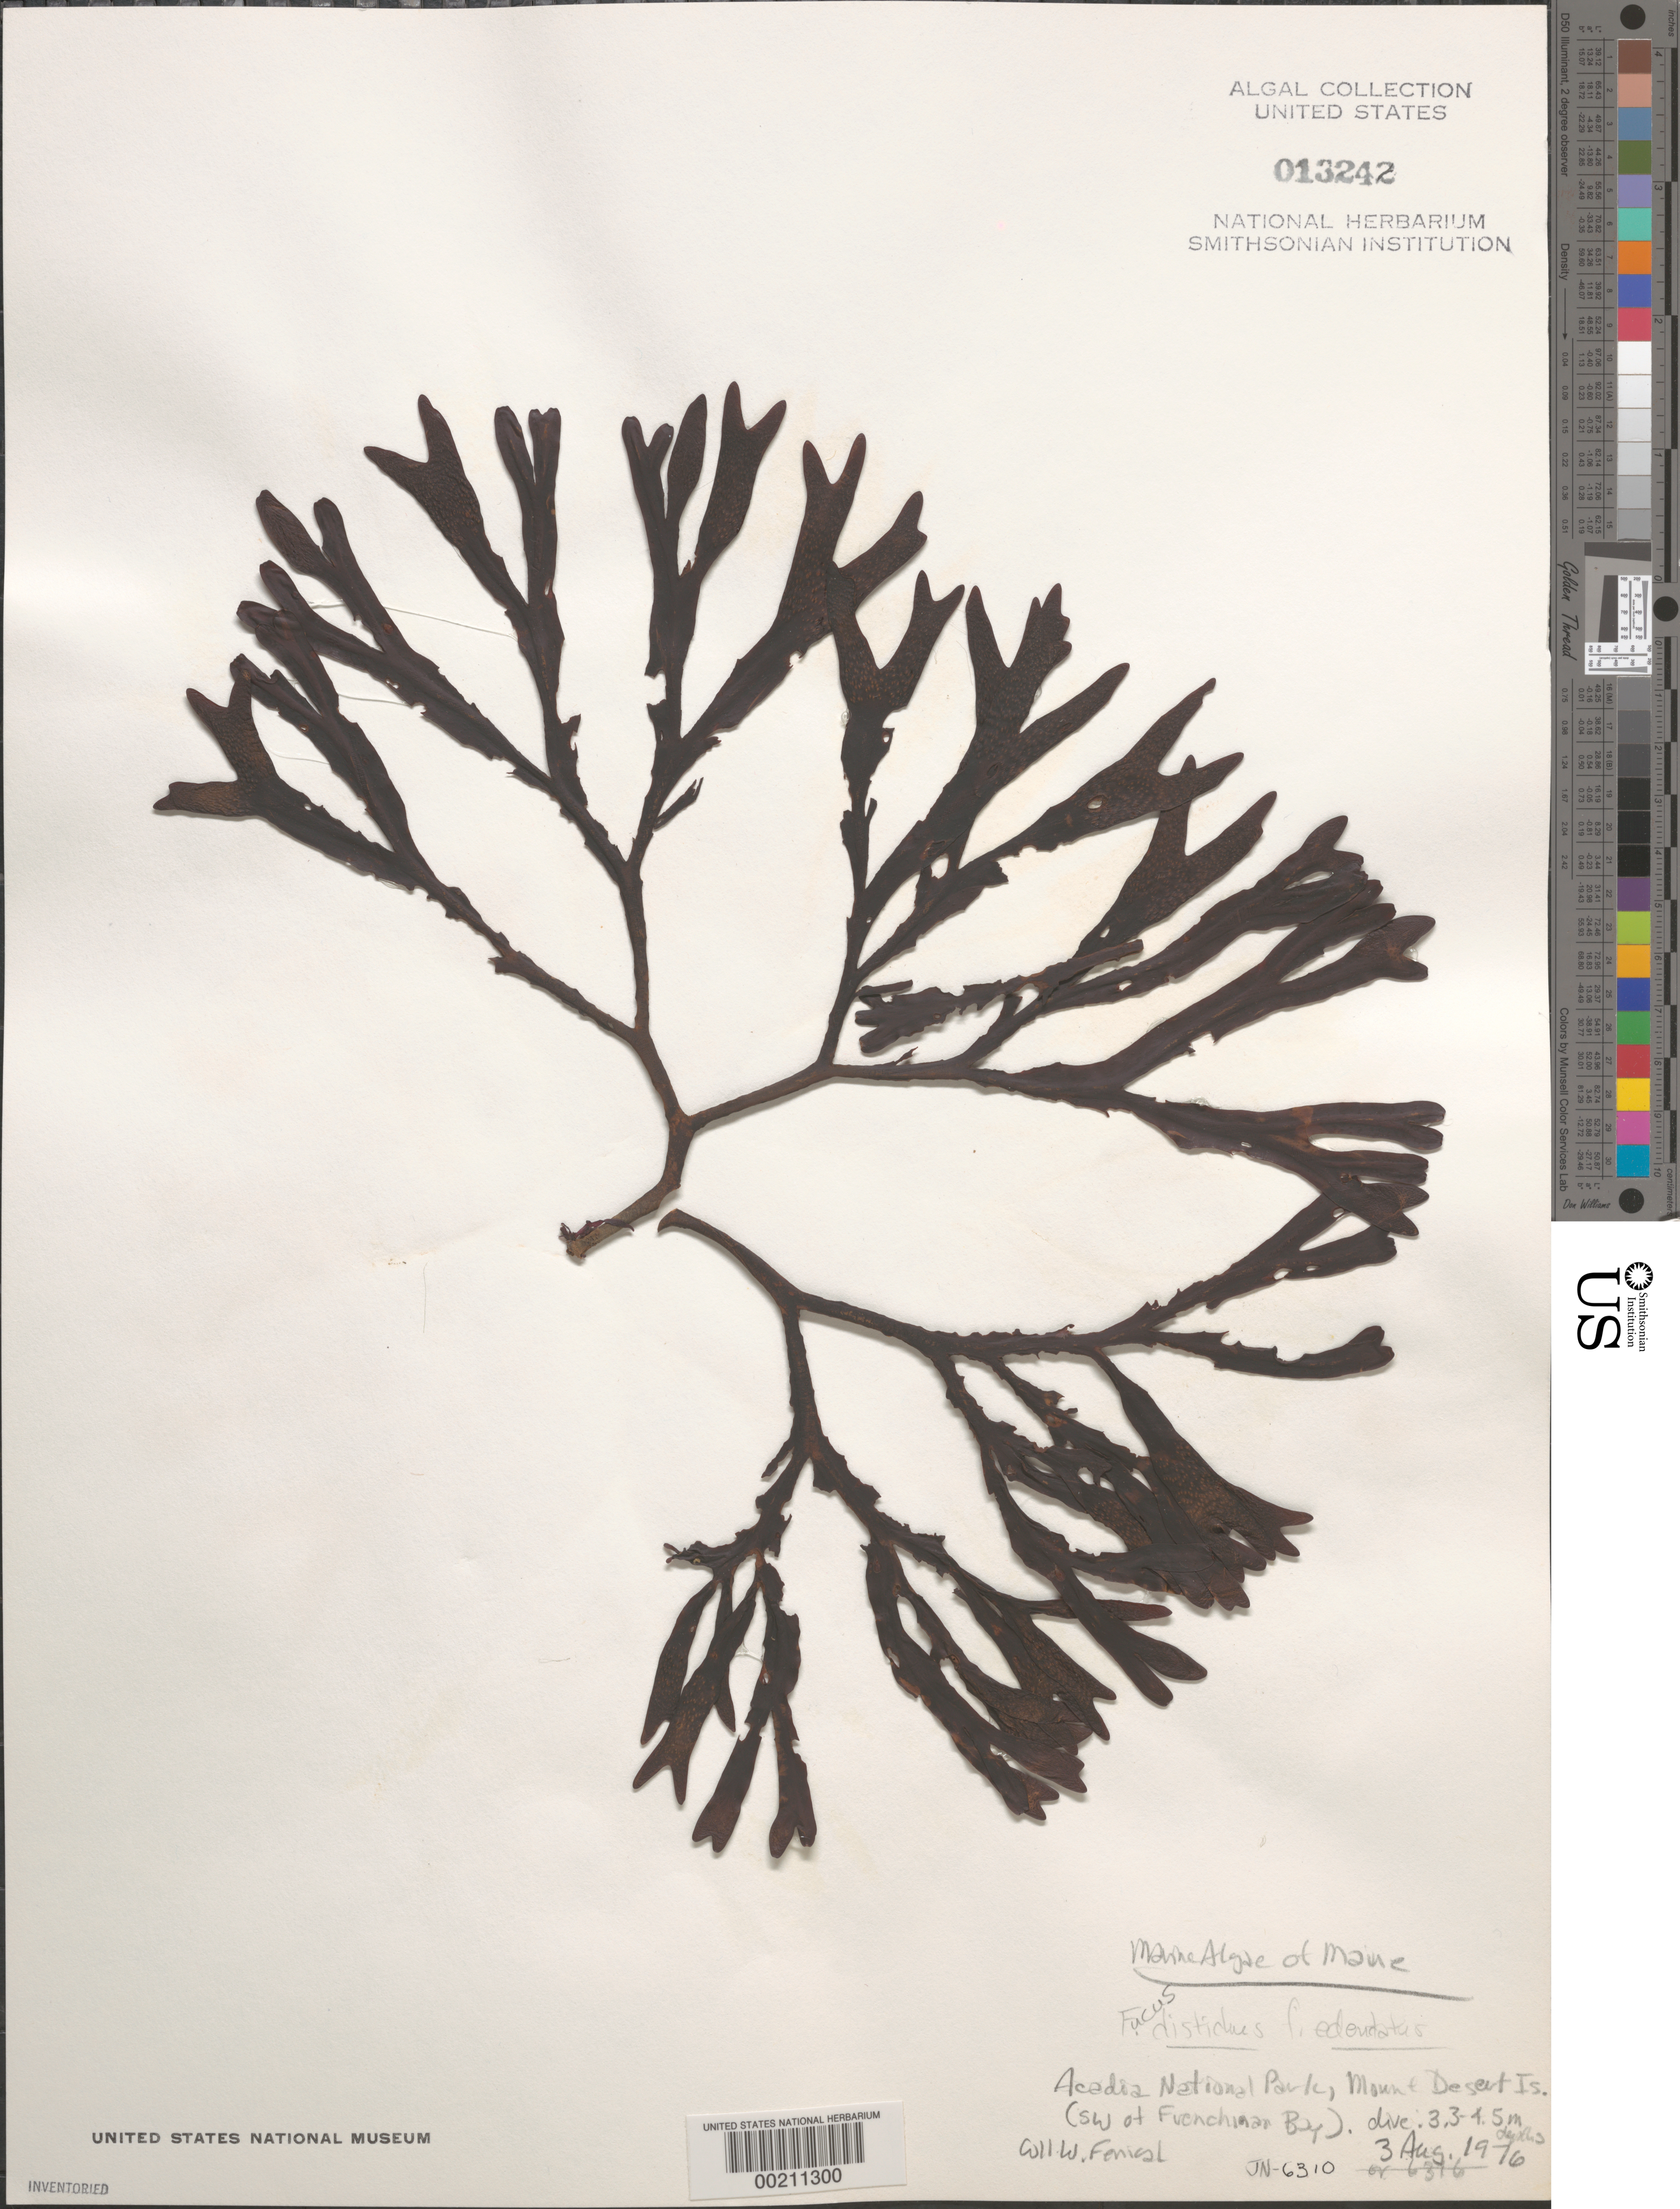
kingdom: Chromista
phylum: Ochrophyta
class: Phaeophyceae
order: Fucales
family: Fucaceae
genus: Fucus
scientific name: Fucus distichus f. edentatus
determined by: Norris, James N.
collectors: W. Fenical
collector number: Jn-6310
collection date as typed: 03 Aug 1976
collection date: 1976-08-03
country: United States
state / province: Maine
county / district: Hancock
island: Mount Desert Island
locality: Acadia National Park, southwest of Frenchman Bay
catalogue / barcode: US 13242